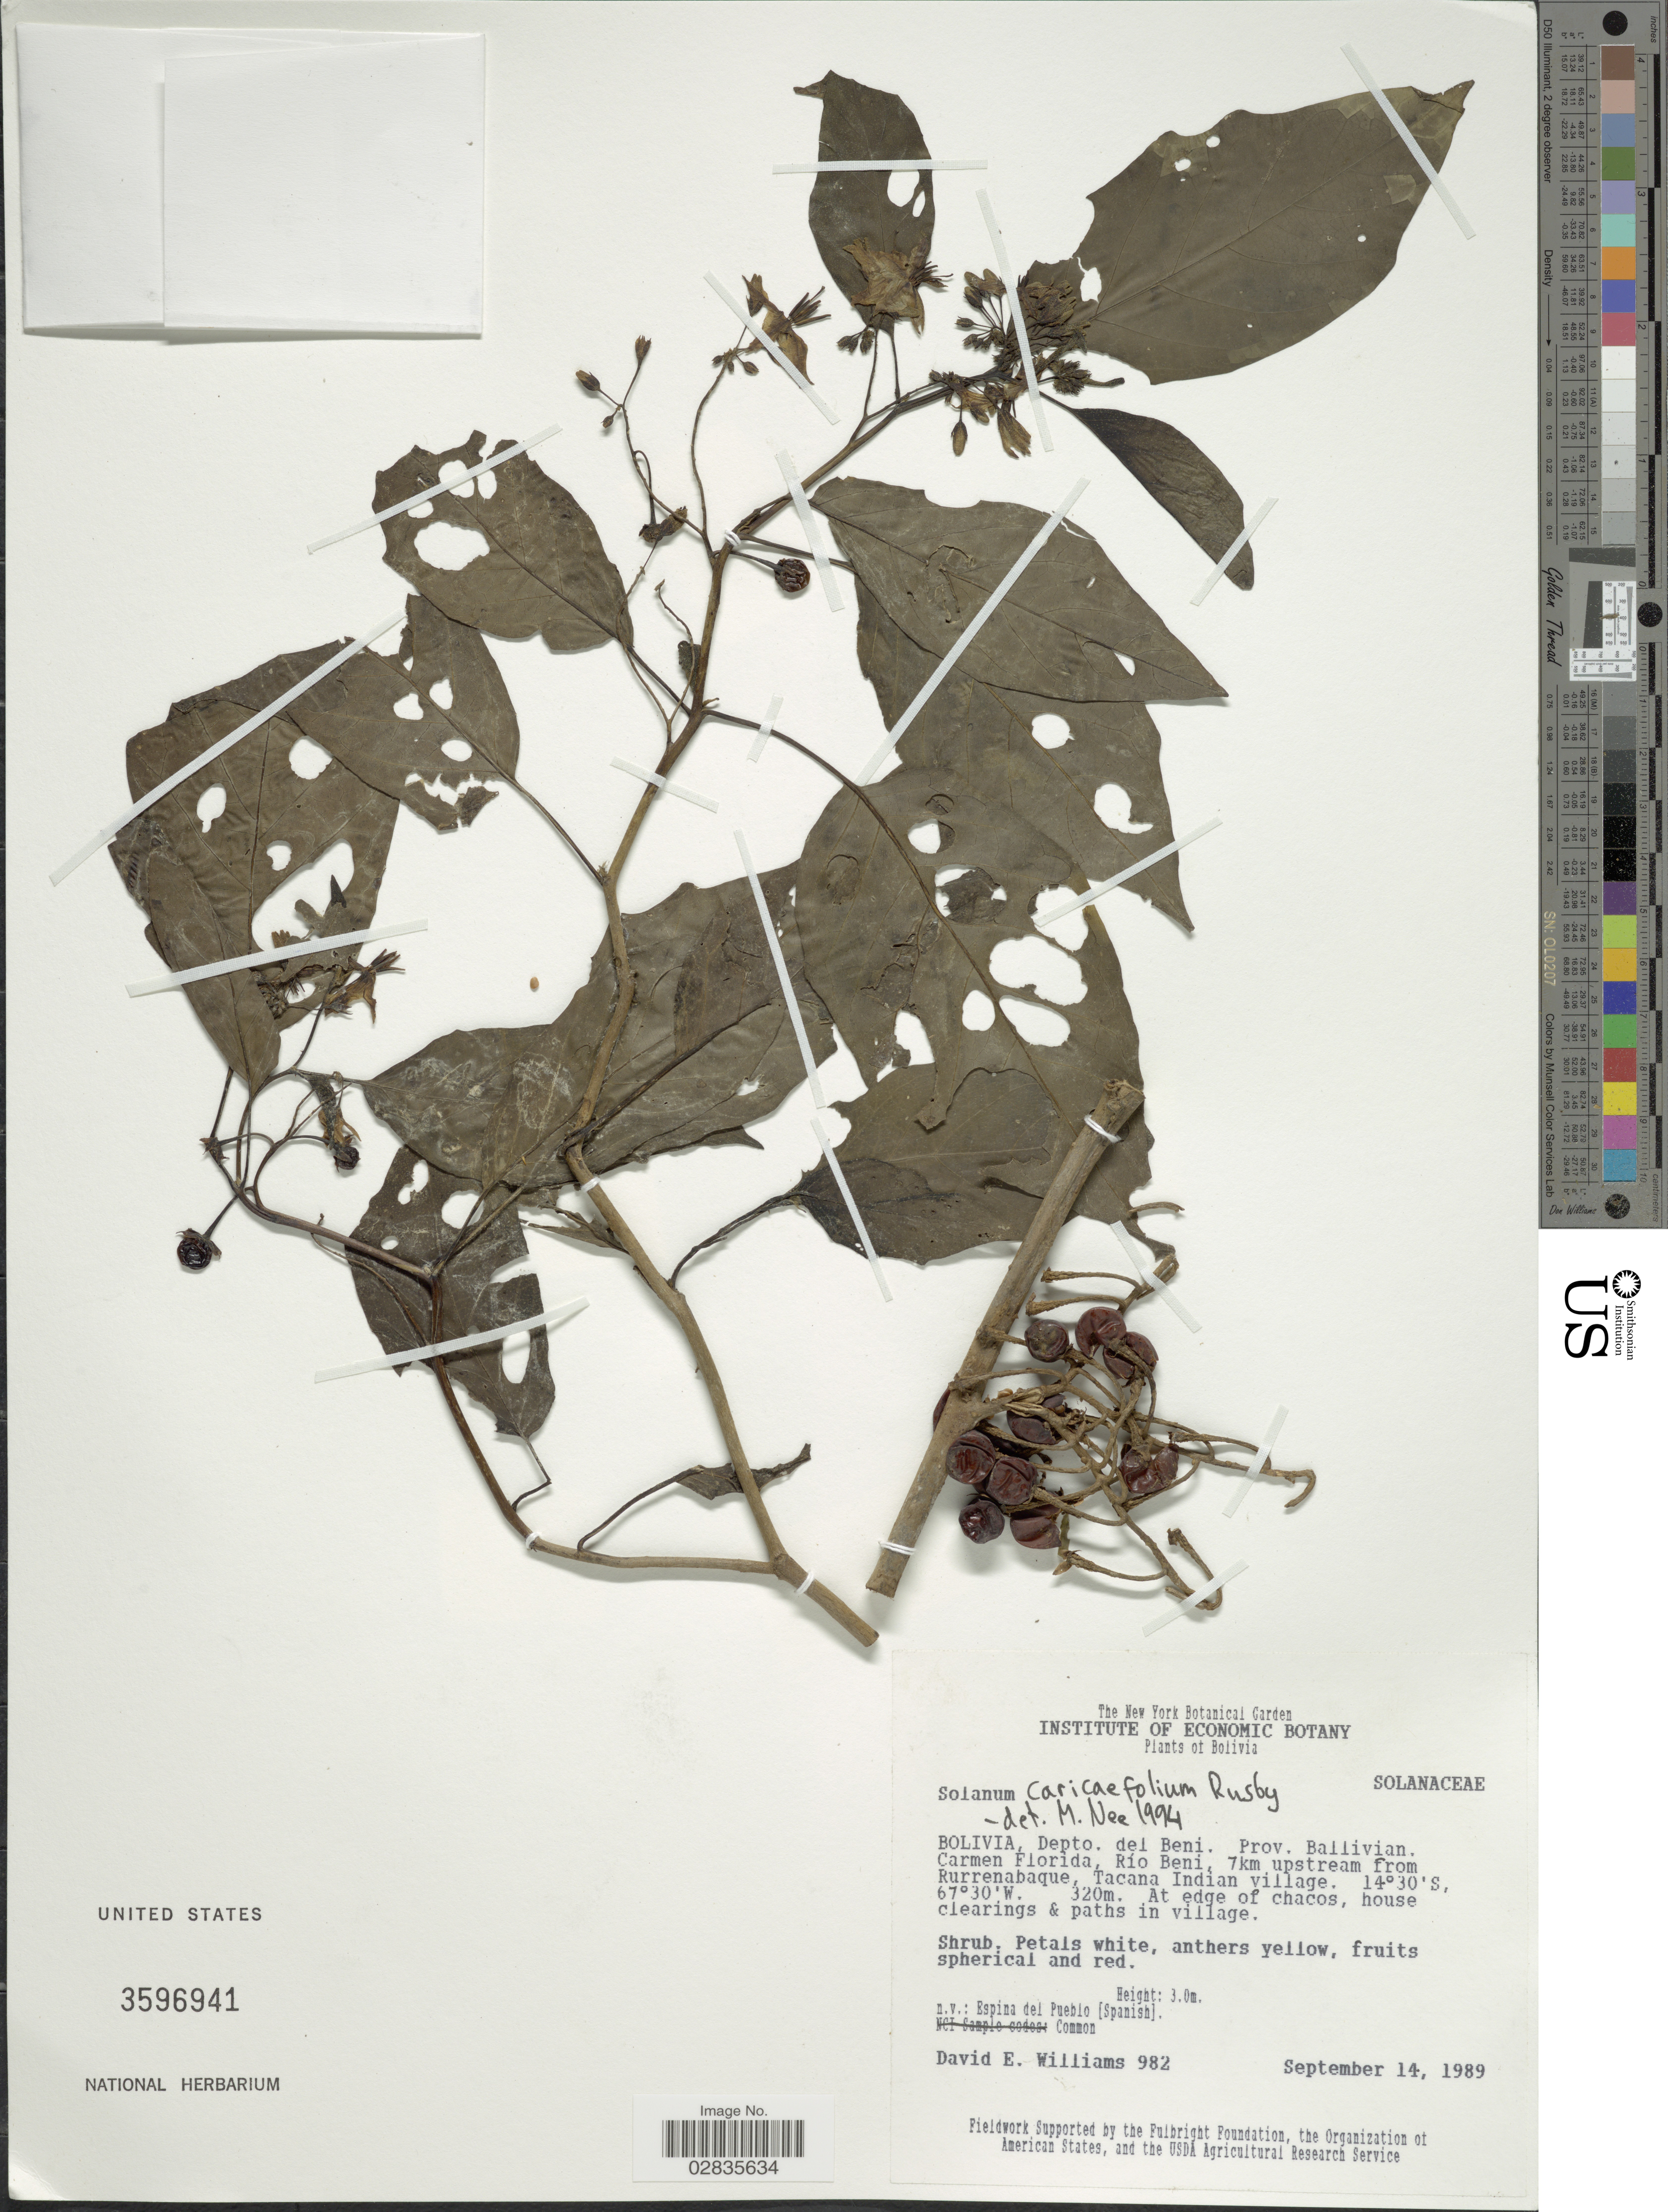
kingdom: Plantae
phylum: Tracheophyta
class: Magnoliopsida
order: Solanales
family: Solanaceae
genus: Solanum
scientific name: Solanum caricaefolium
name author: Rusby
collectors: D. E. Williams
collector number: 982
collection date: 1989-09-14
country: Bolivia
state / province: Beni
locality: Depto. del Beni, Prov. Ballivian, Carmen Florida, Río Beni, 7 km upstream from Rurrenbaque, Tacana Indian village.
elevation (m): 320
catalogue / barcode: US 3596941